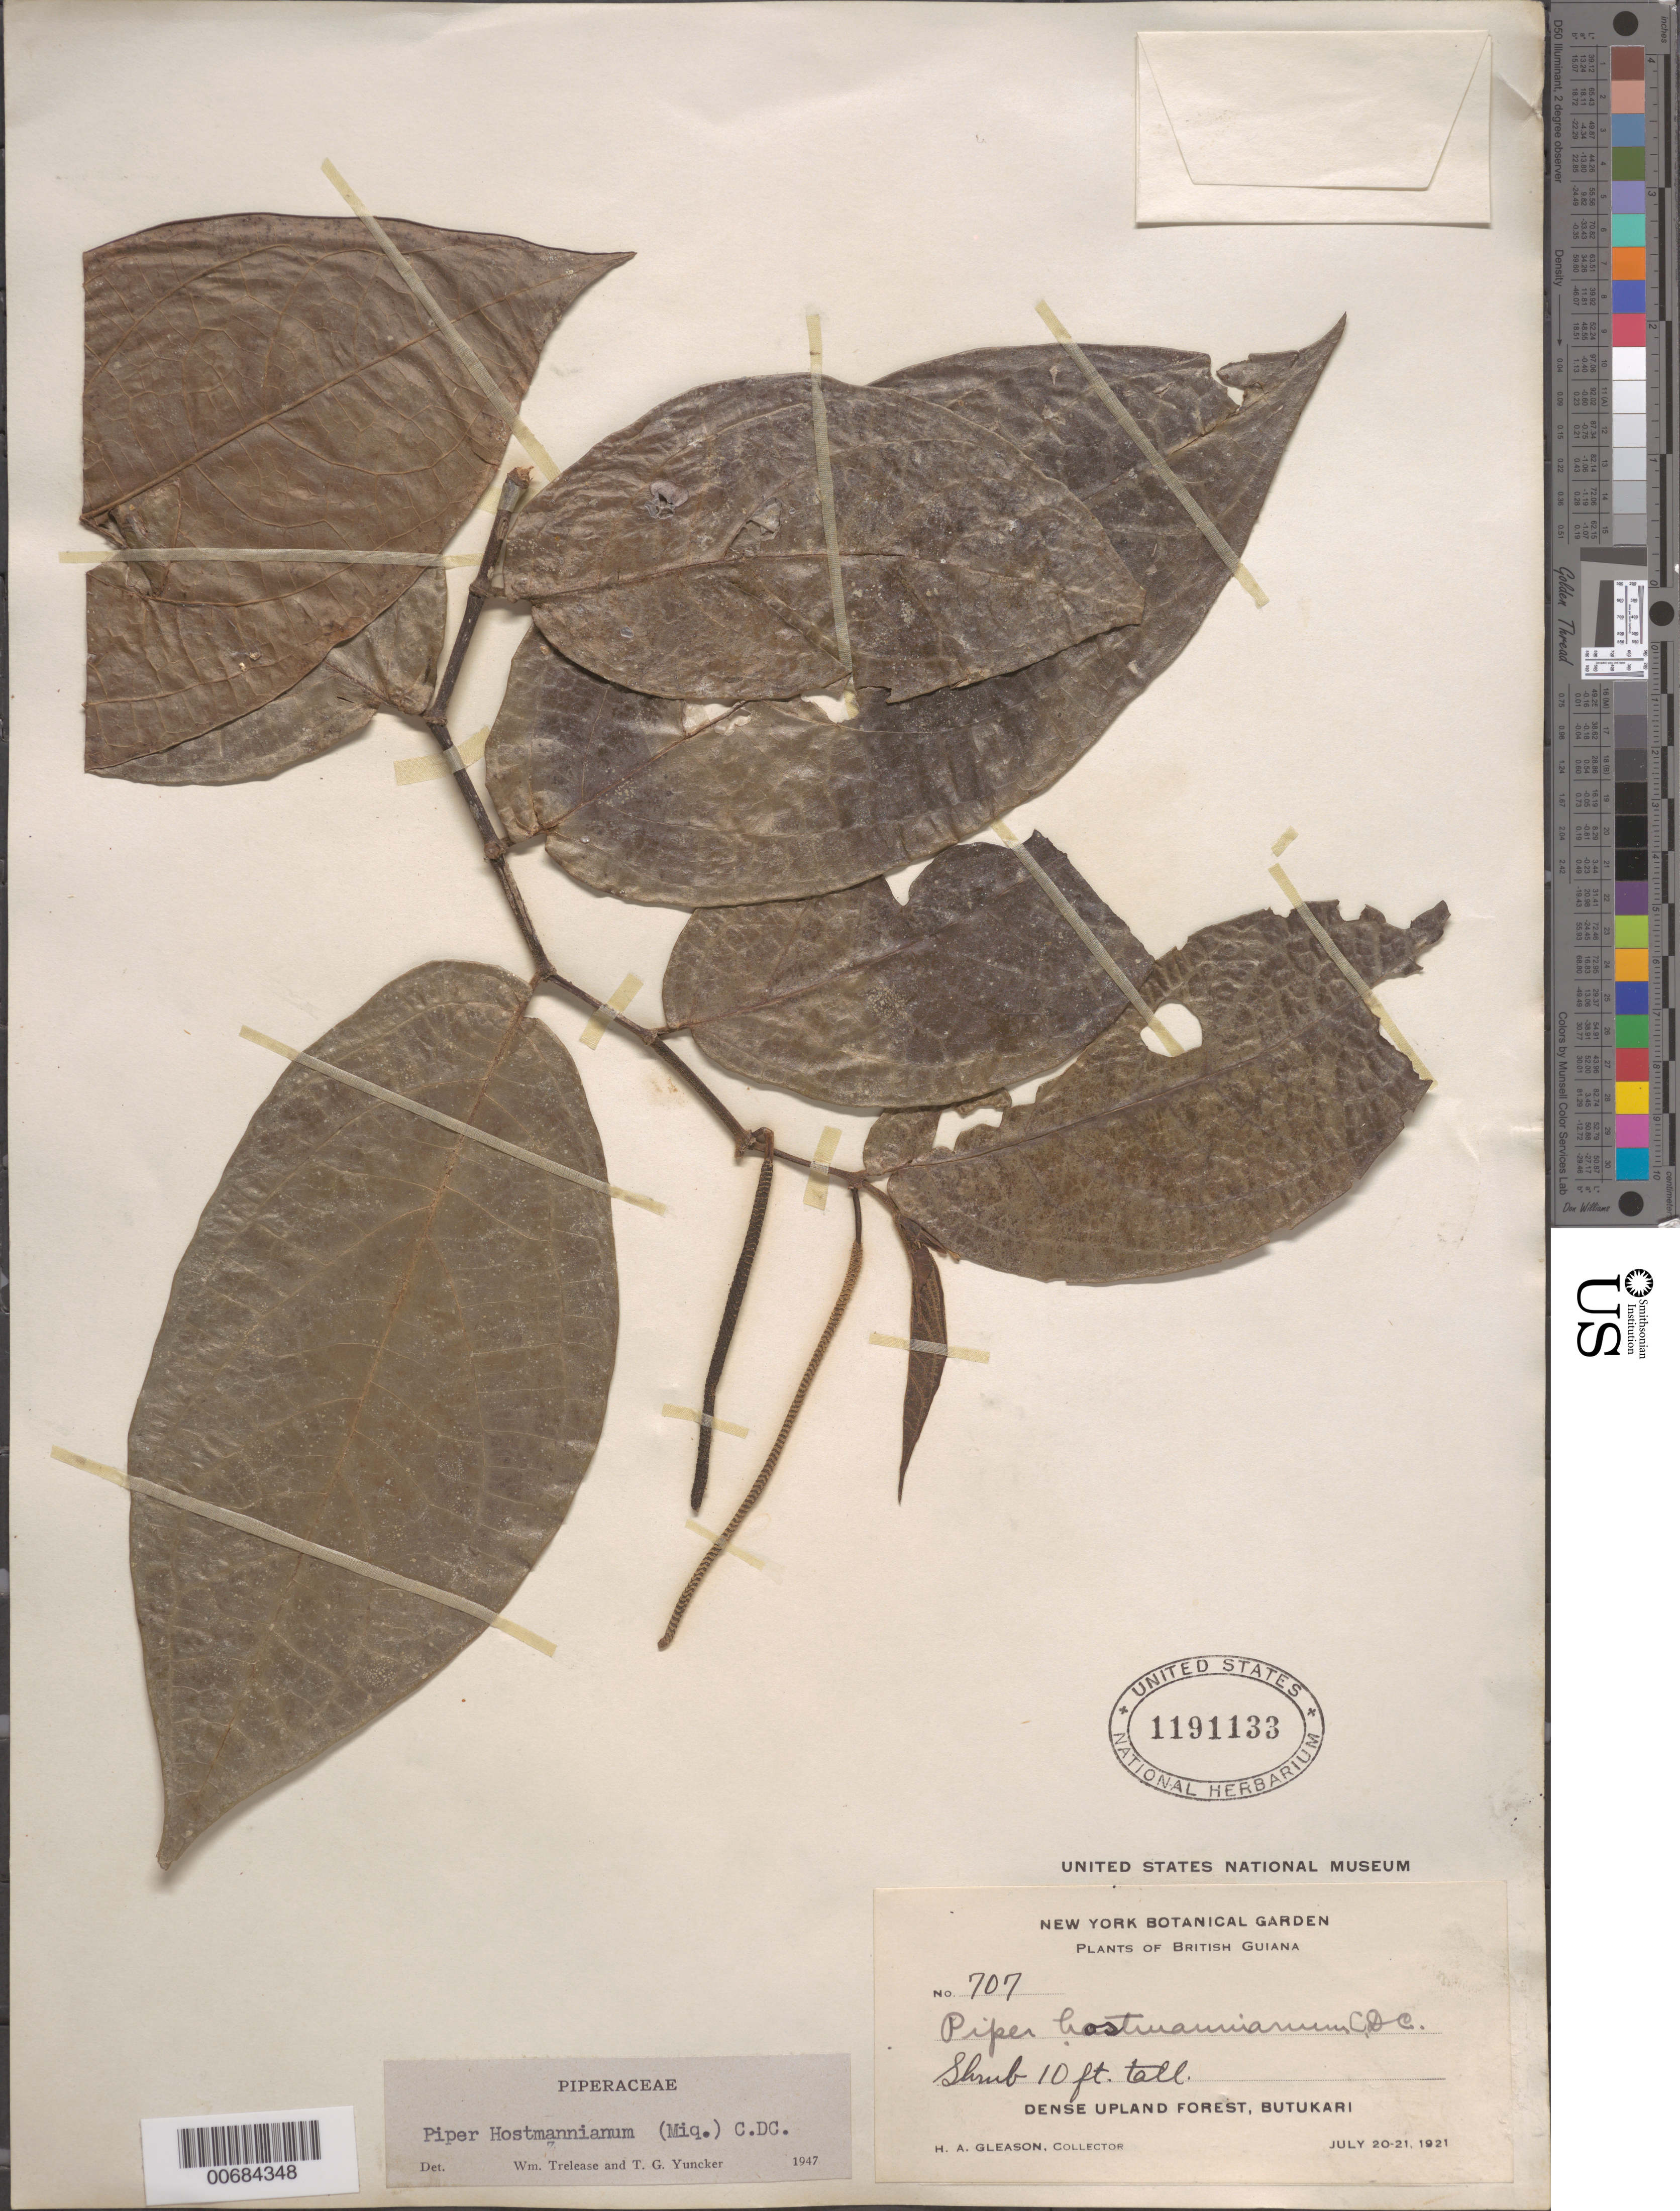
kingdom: Plantae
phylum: Tracheophyta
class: Magnoliopsida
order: Piperales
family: Piperaceae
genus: Piper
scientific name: Piper hostmannianum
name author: (Miq.) C. DC.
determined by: Trelease, W.; Yuncker, T. G.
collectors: H. A. Gleason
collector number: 707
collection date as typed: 20-Jul-21 to 21-Jul-21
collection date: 1921-07-20/1921-07-21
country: Guyana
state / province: U. Demerara-Berbice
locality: Butukari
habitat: Dense upland forest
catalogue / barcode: US 1191133